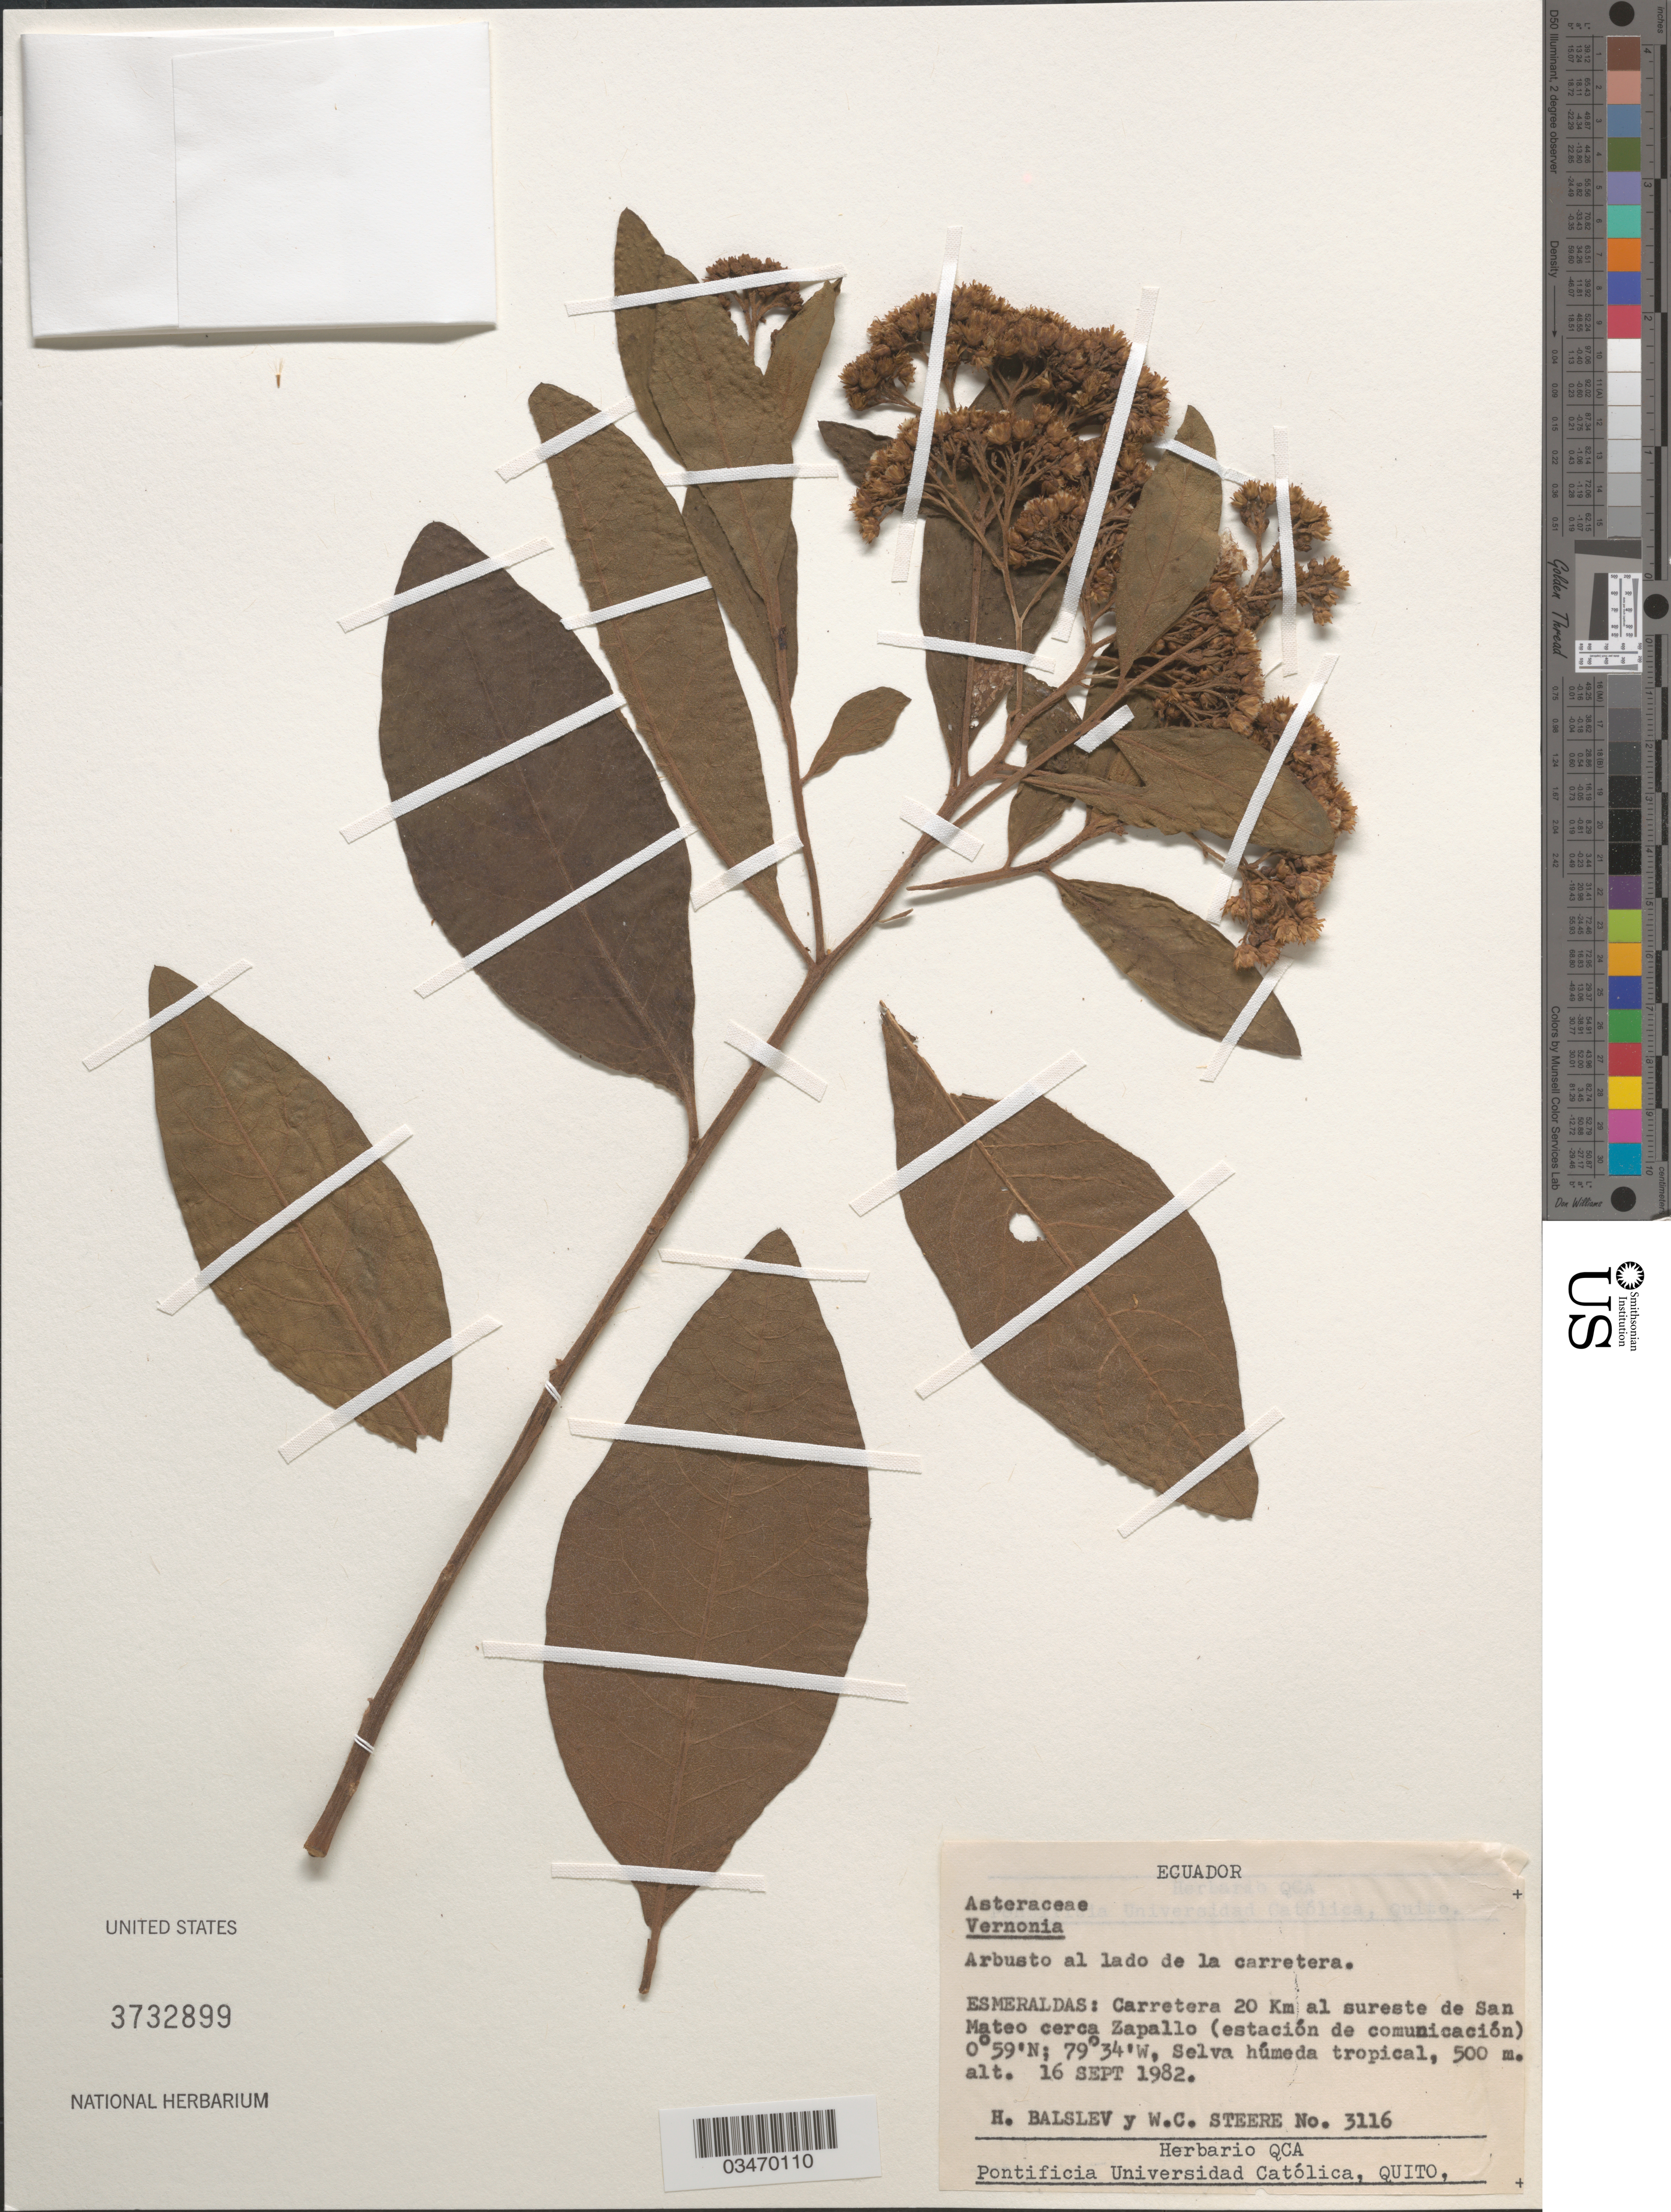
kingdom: Plantae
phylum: Tracheophyta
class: Magnoliopsida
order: Asterales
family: Asteraceae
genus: Vernonanthura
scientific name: Vernonanthura sp.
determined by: Ávila C., Fabio Andrés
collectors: H. Balslev & W. C. Steere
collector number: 3116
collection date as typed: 16 Sep 1982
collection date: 1982-09-16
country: Ecuador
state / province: Esmeraldas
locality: Carretera 20 km al SE de San Mateo cerca Zapallo (estación de comunición)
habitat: Selva humeda tropical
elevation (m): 500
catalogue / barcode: US 3732899